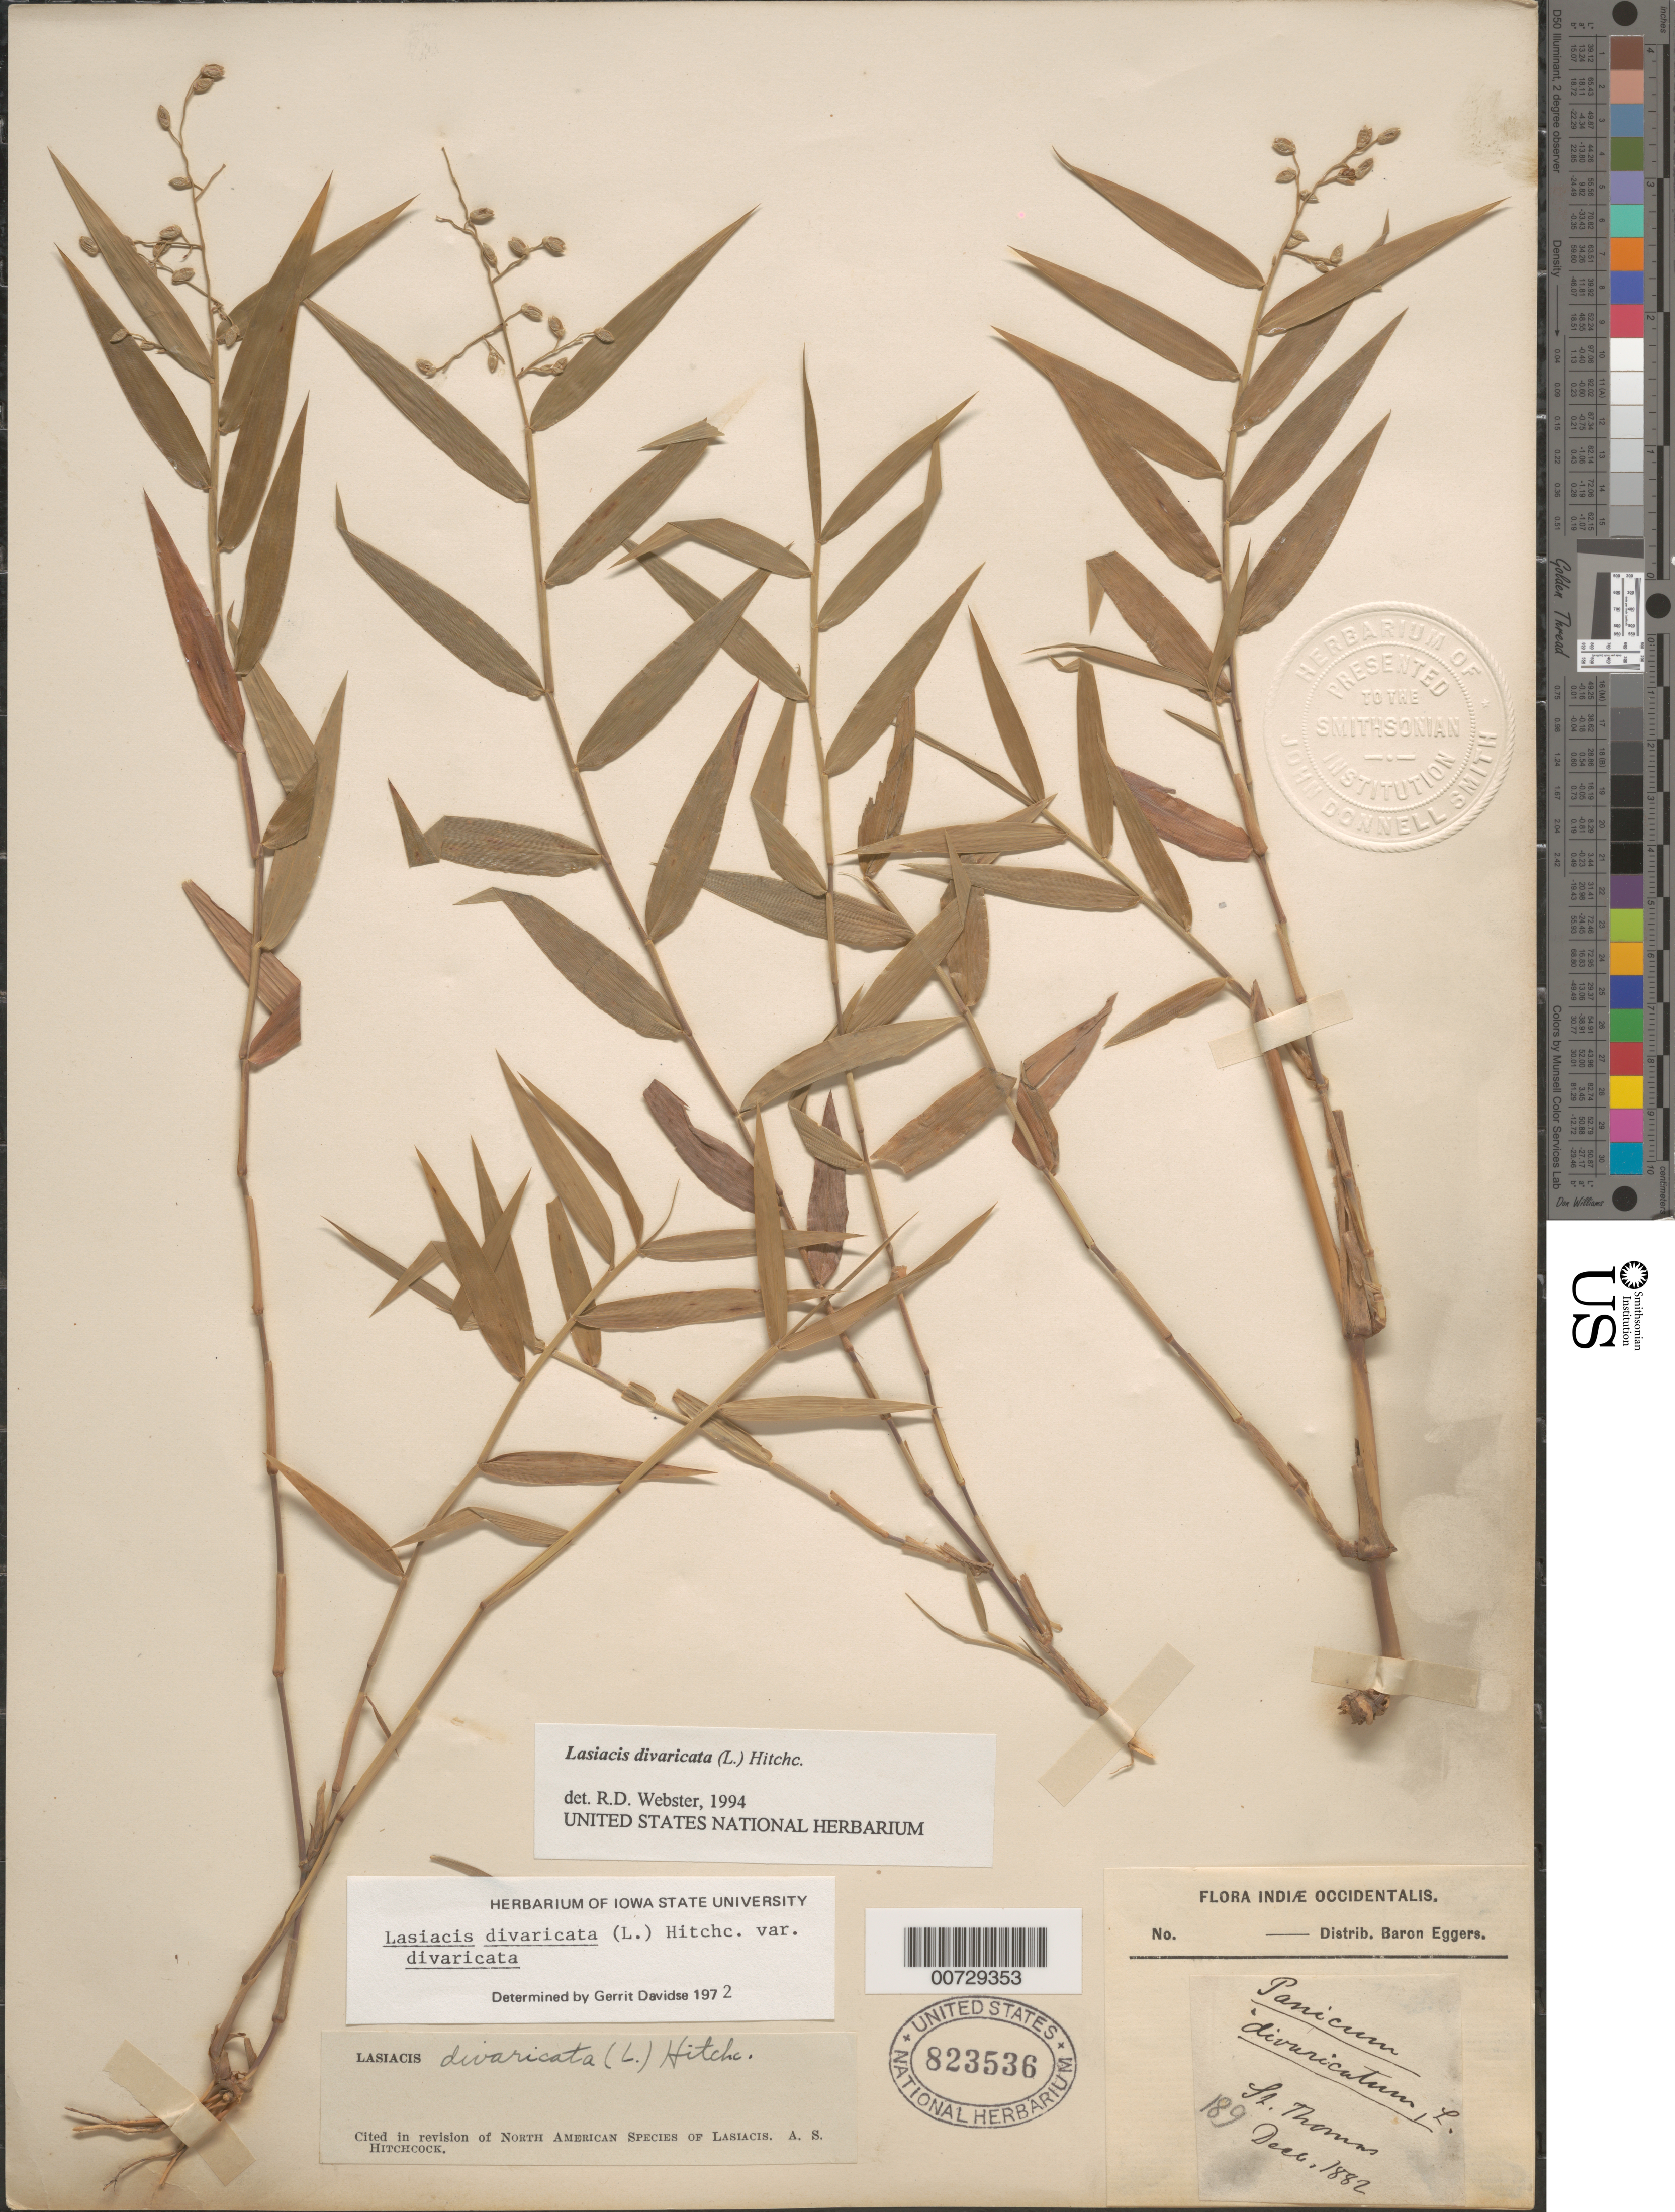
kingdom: Plantae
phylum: Tracheophyta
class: Liliopsida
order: Poales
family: Poaceae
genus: Lasiacis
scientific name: Lasiacis divaricata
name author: (L.) Hitchc.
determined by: Webster, Robert D.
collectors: H. F. A. von Eggers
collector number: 189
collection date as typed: Dec 1882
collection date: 1882-12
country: U.S. Virgin Islands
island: St. Thomas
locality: St. Thomas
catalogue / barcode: US 823536